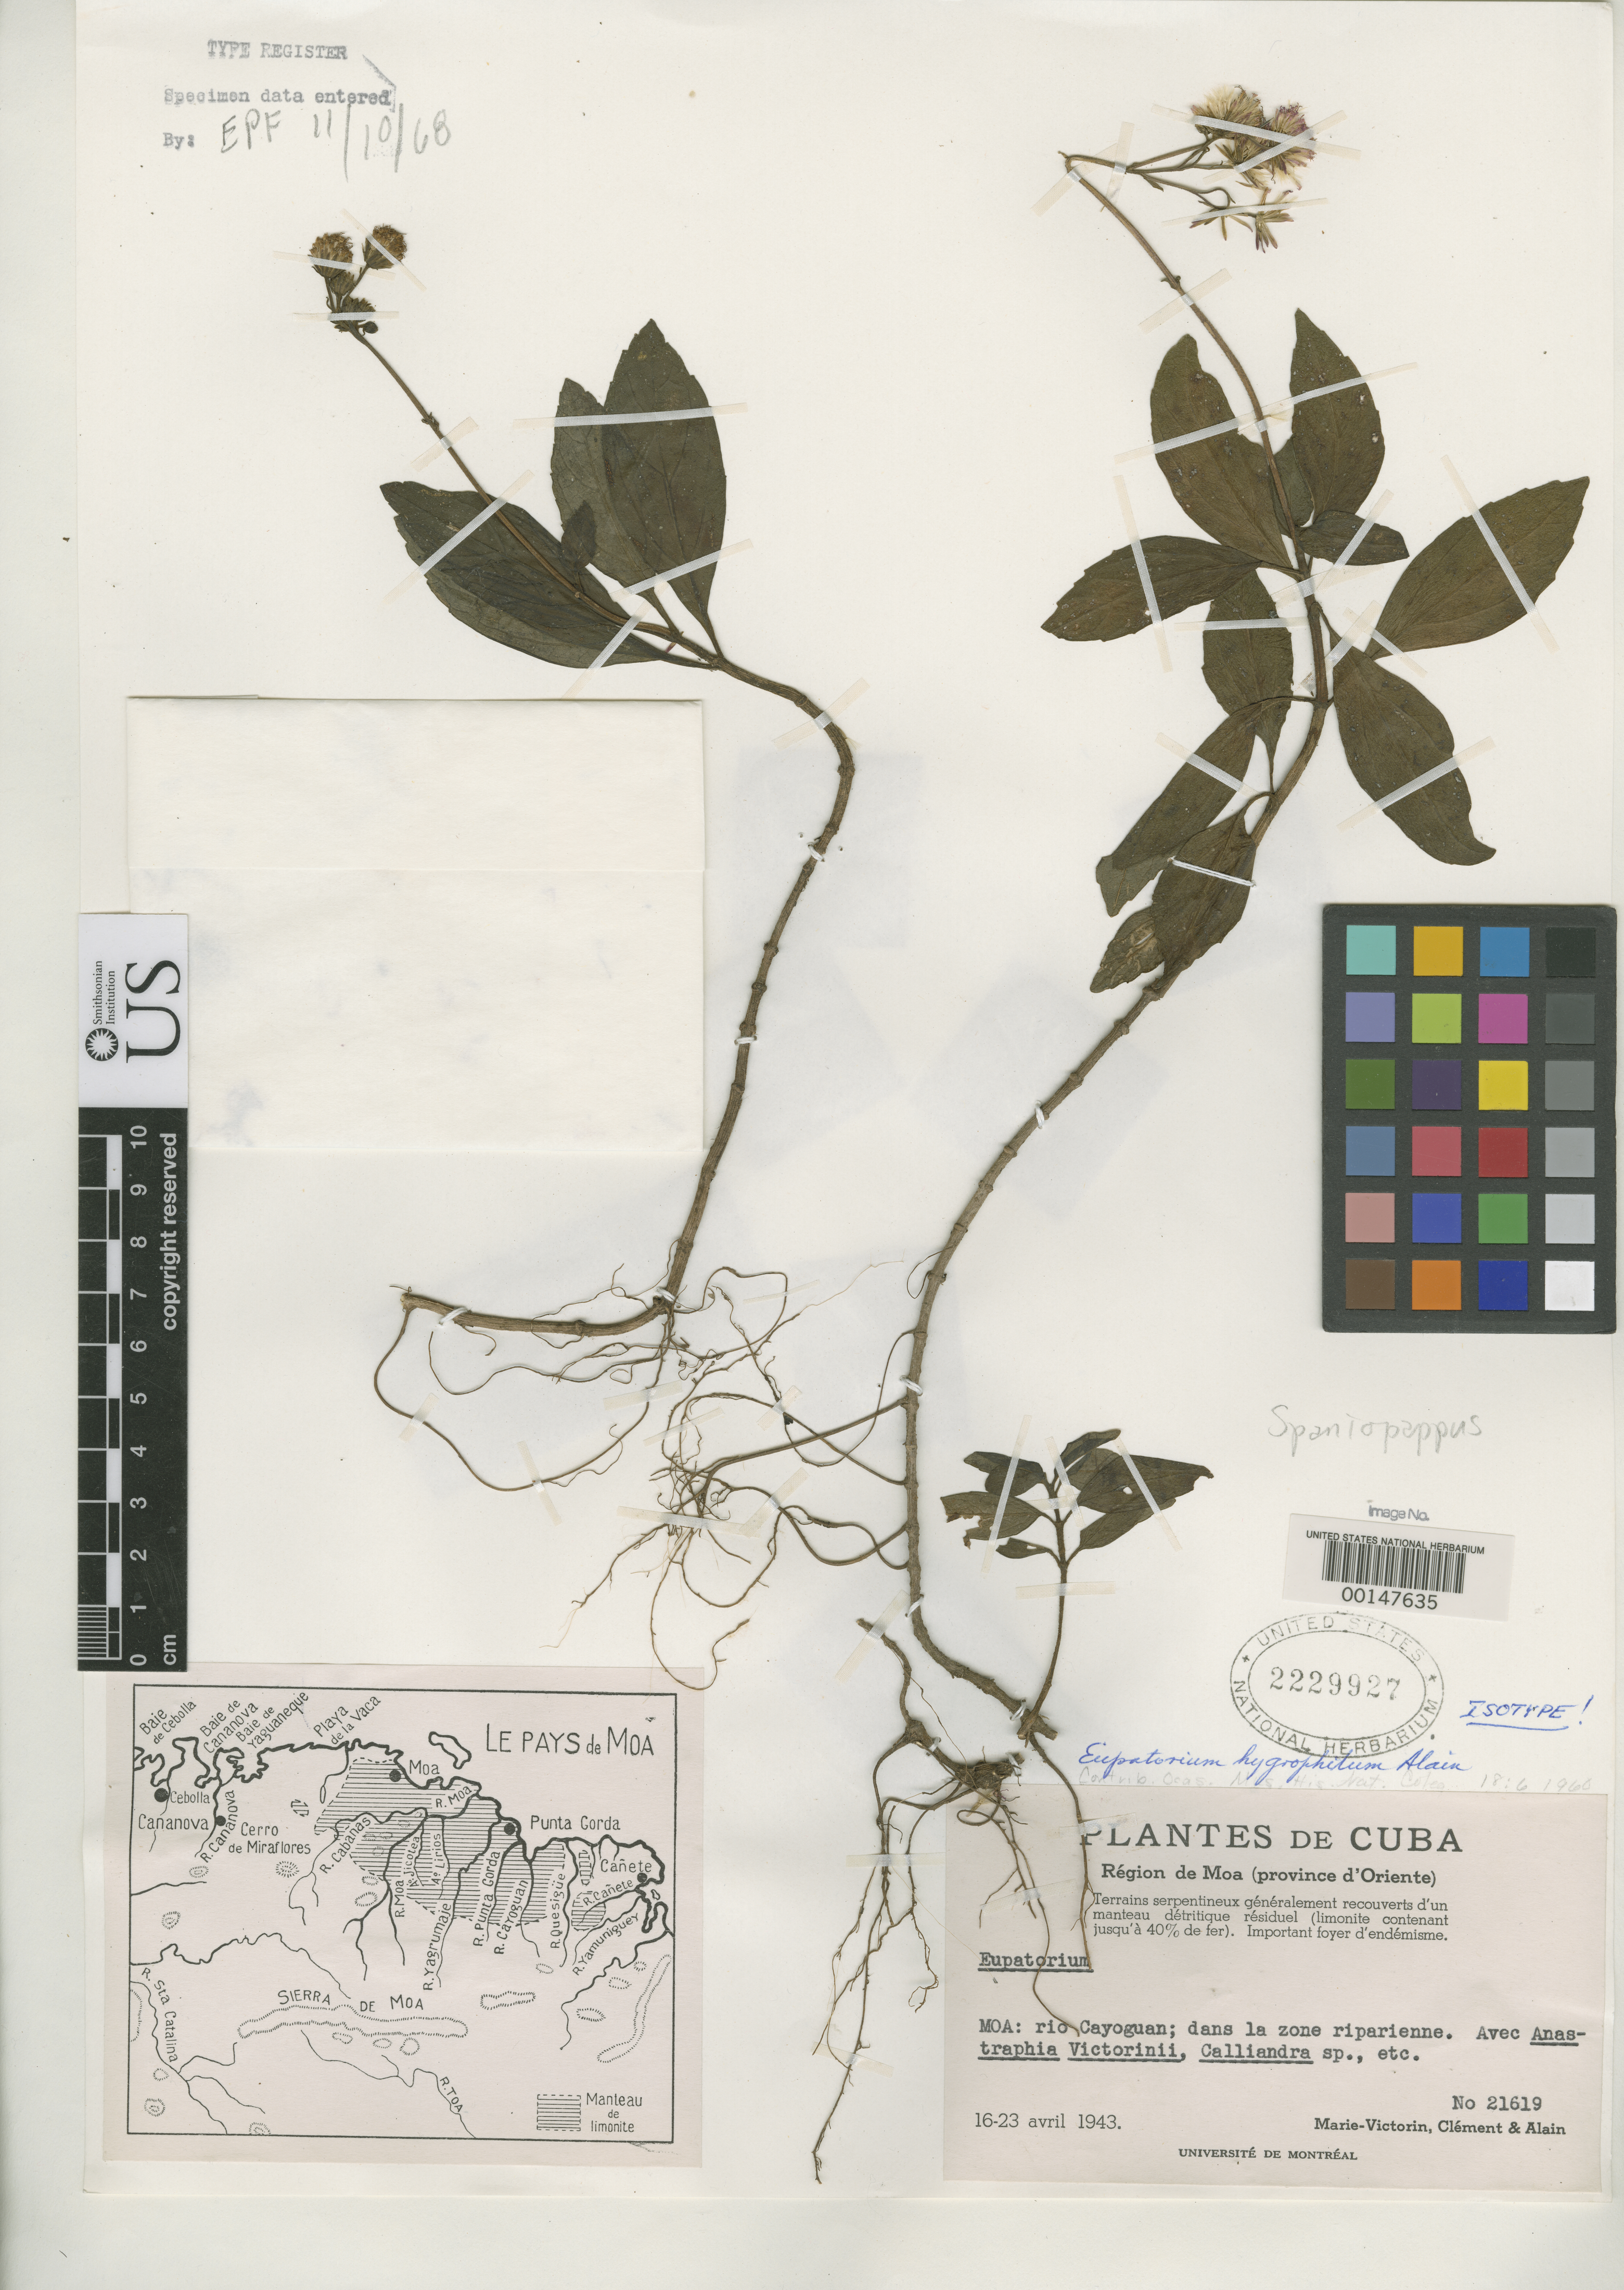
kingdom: Plantae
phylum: Tracheophyta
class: Magnoliopsida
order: Asterales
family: Asteraceae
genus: Eupatorium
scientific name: Eupatorium hygrophilum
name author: Alain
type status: Isotype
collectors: Fr. Marie-Victorin & Rolland-Germain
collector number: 21619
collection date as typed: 23 Apr 1943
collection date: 1943-04-23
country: Cuba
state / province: Oriente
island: Greater Antilles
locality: Region de Moa.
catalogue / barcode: US 2229927